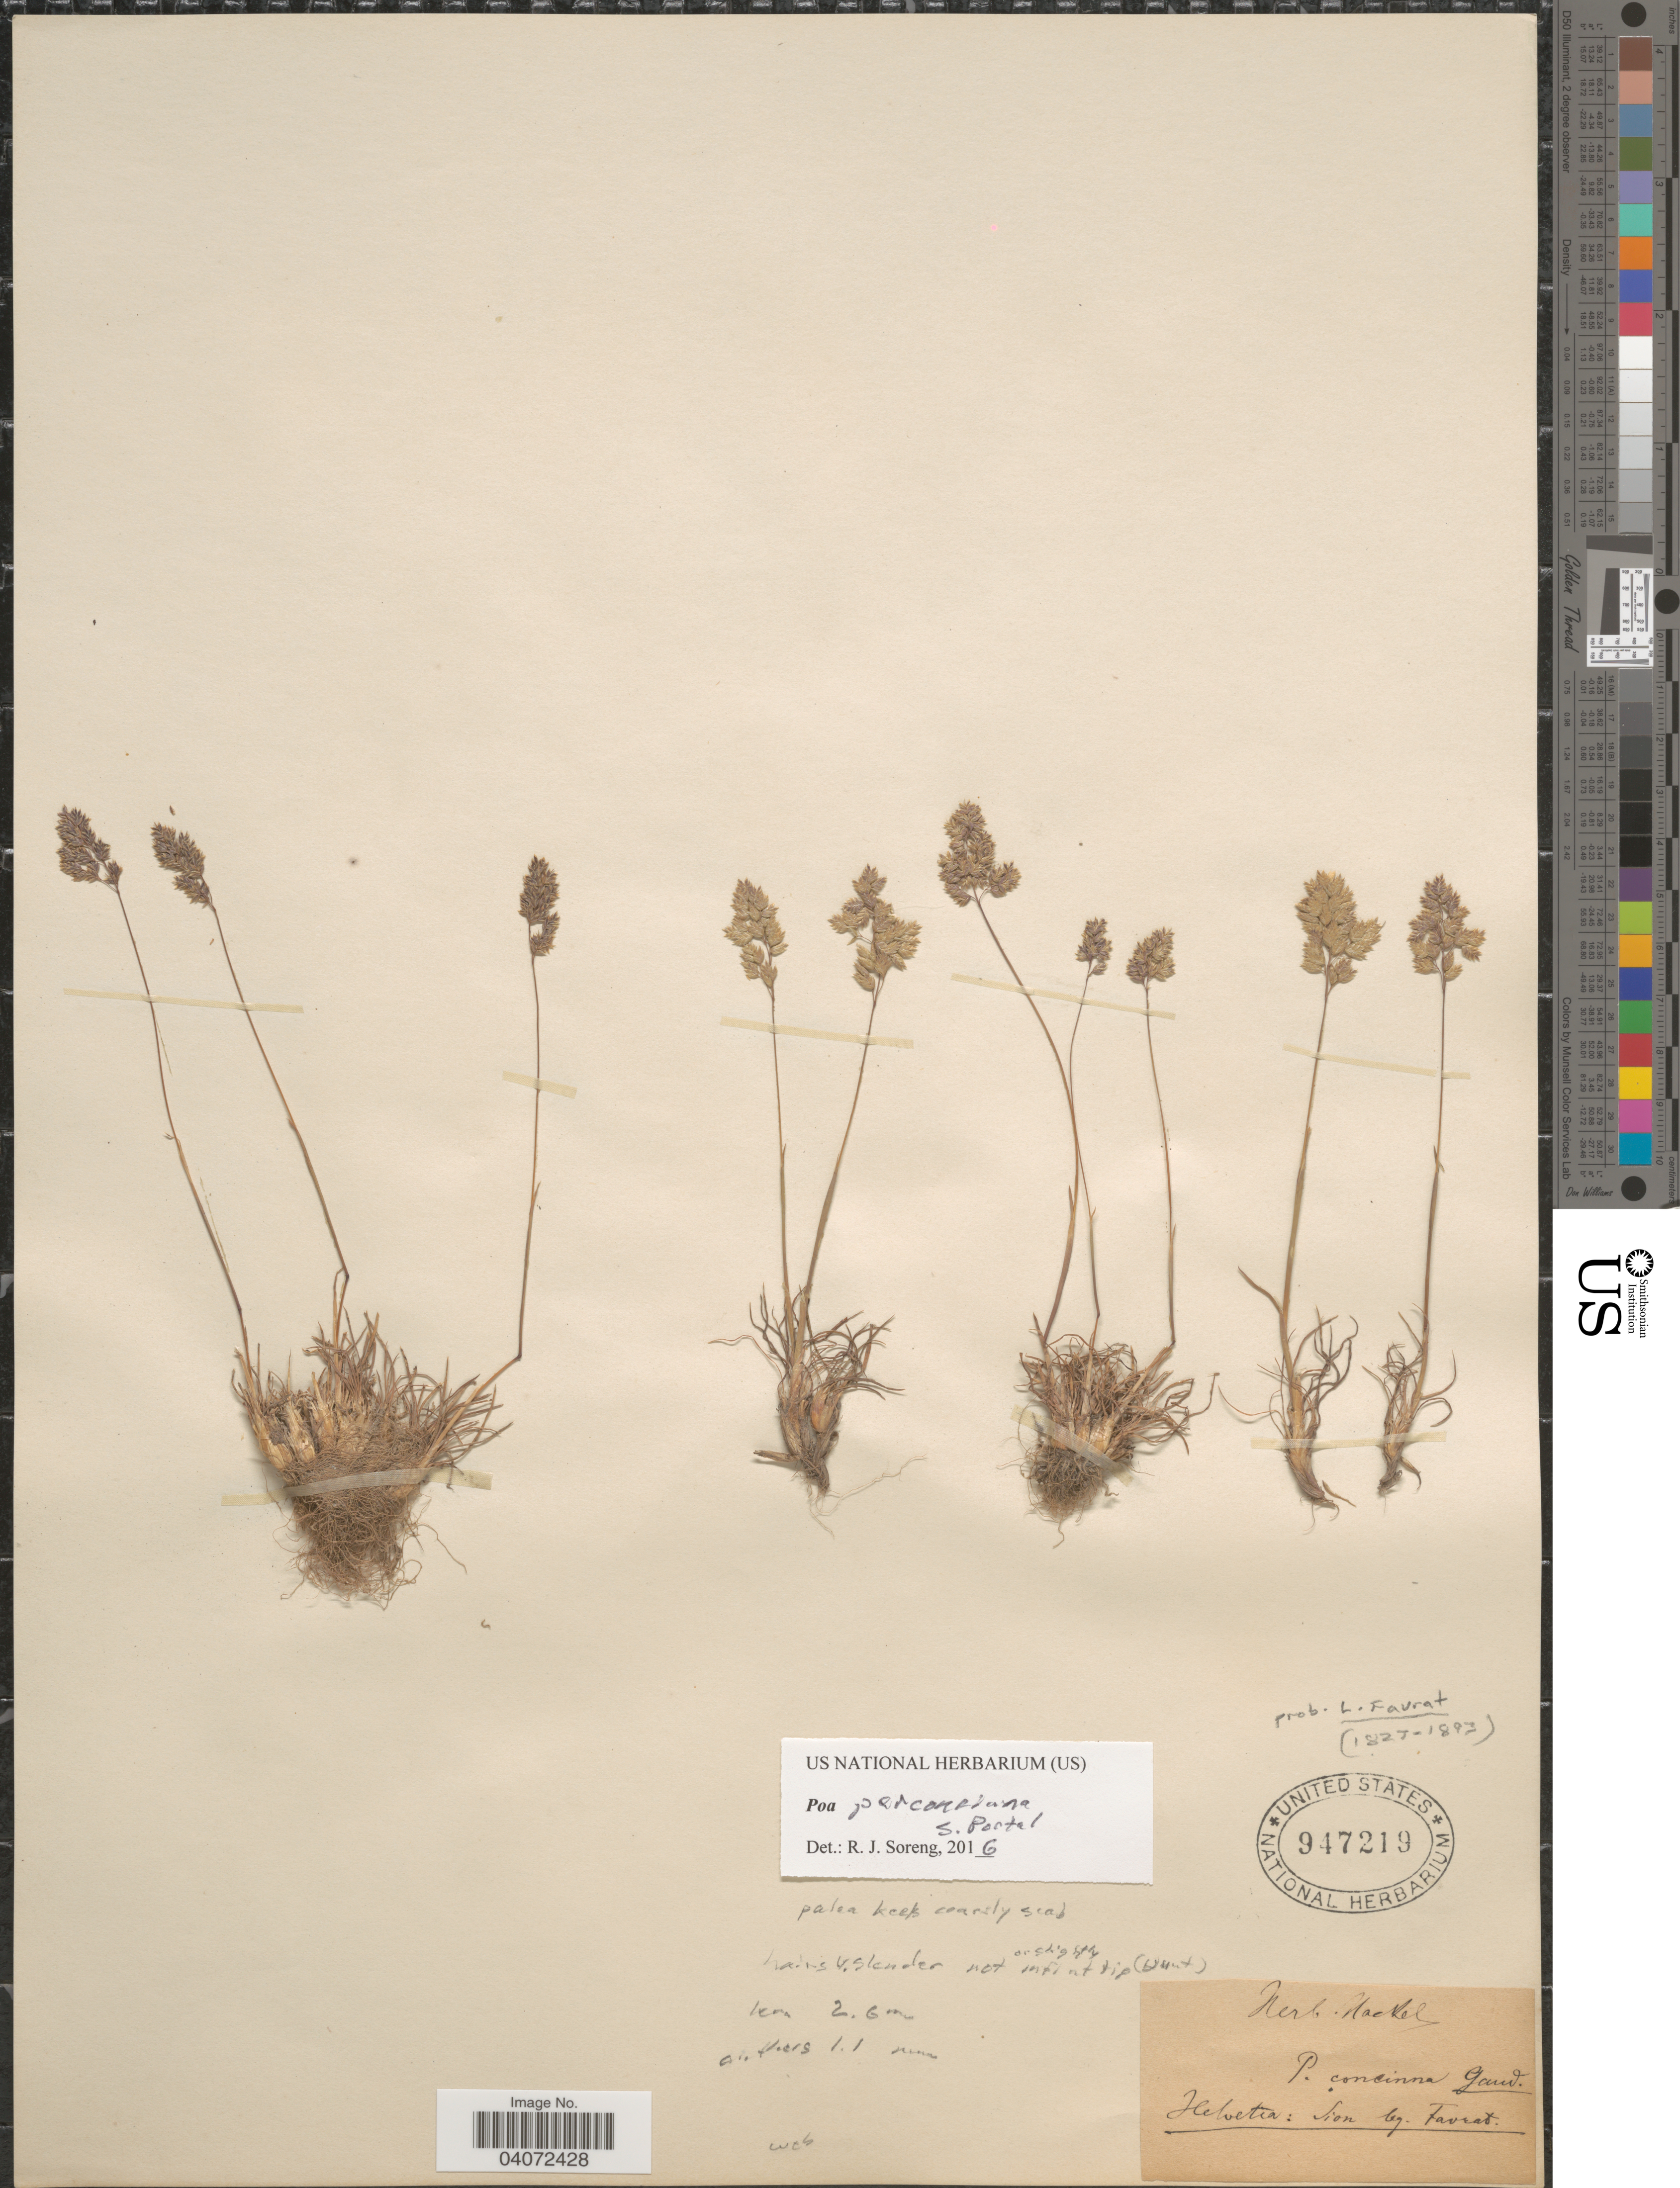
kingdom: Plantae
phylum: Tracheophyta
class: Liliopsida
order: Poales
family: Poaceae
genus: Poa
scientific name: Poa perconcinna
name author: J.R. Edm.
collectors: L. Favrat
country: Switzerland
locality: Sion.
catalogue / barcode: US 947219